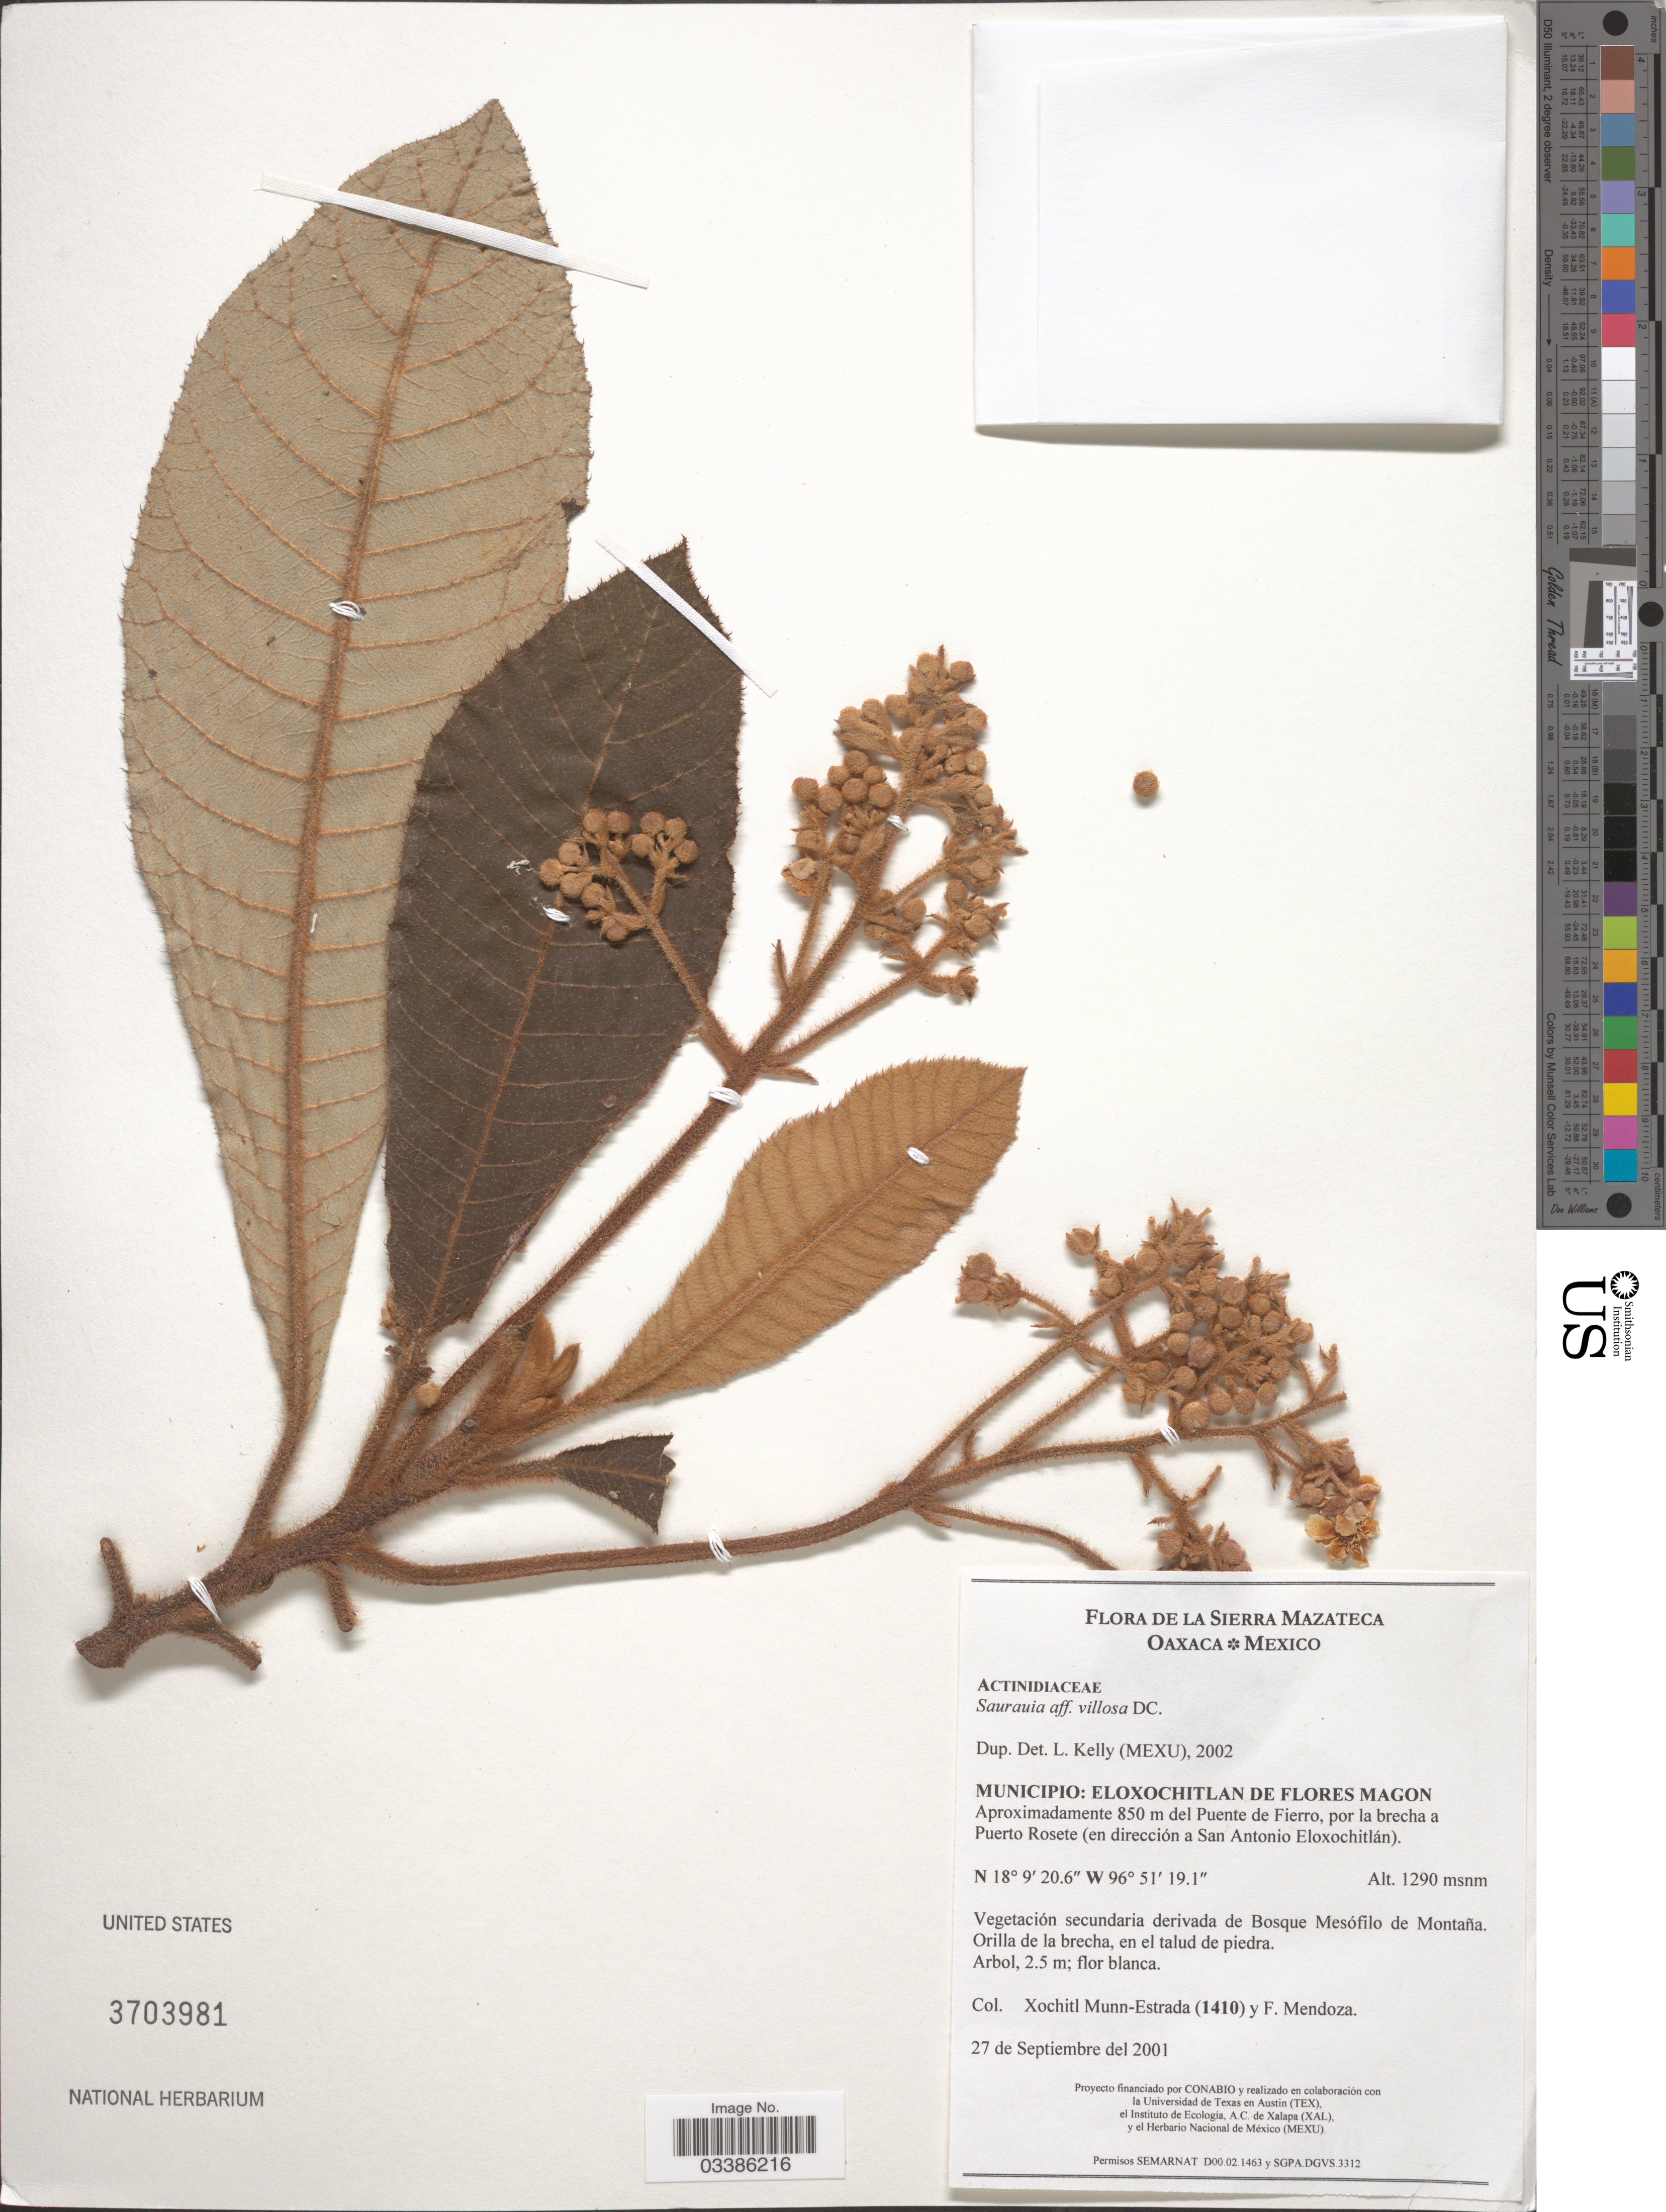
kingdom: Plantae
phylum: Tracheophyta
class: Magnoliopsida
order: Ericales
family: Actinidiaceae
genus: Saurauia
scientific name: Saurauia villosa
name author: DC.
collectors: X. Munn-Estrada & F. Mendoza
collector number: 1410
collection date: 2001-09-27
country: Mexico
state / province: Oaxaca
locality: Sierra Mazateca. Municipio: Eloxochitlan de flores Magon. Aproximadamente 850 m del Puente de Fierro; por la brecha a Puerto Rosete (en dirección a San Antonio Eloxochitlán).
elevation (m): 1290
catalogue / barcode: US 3703981